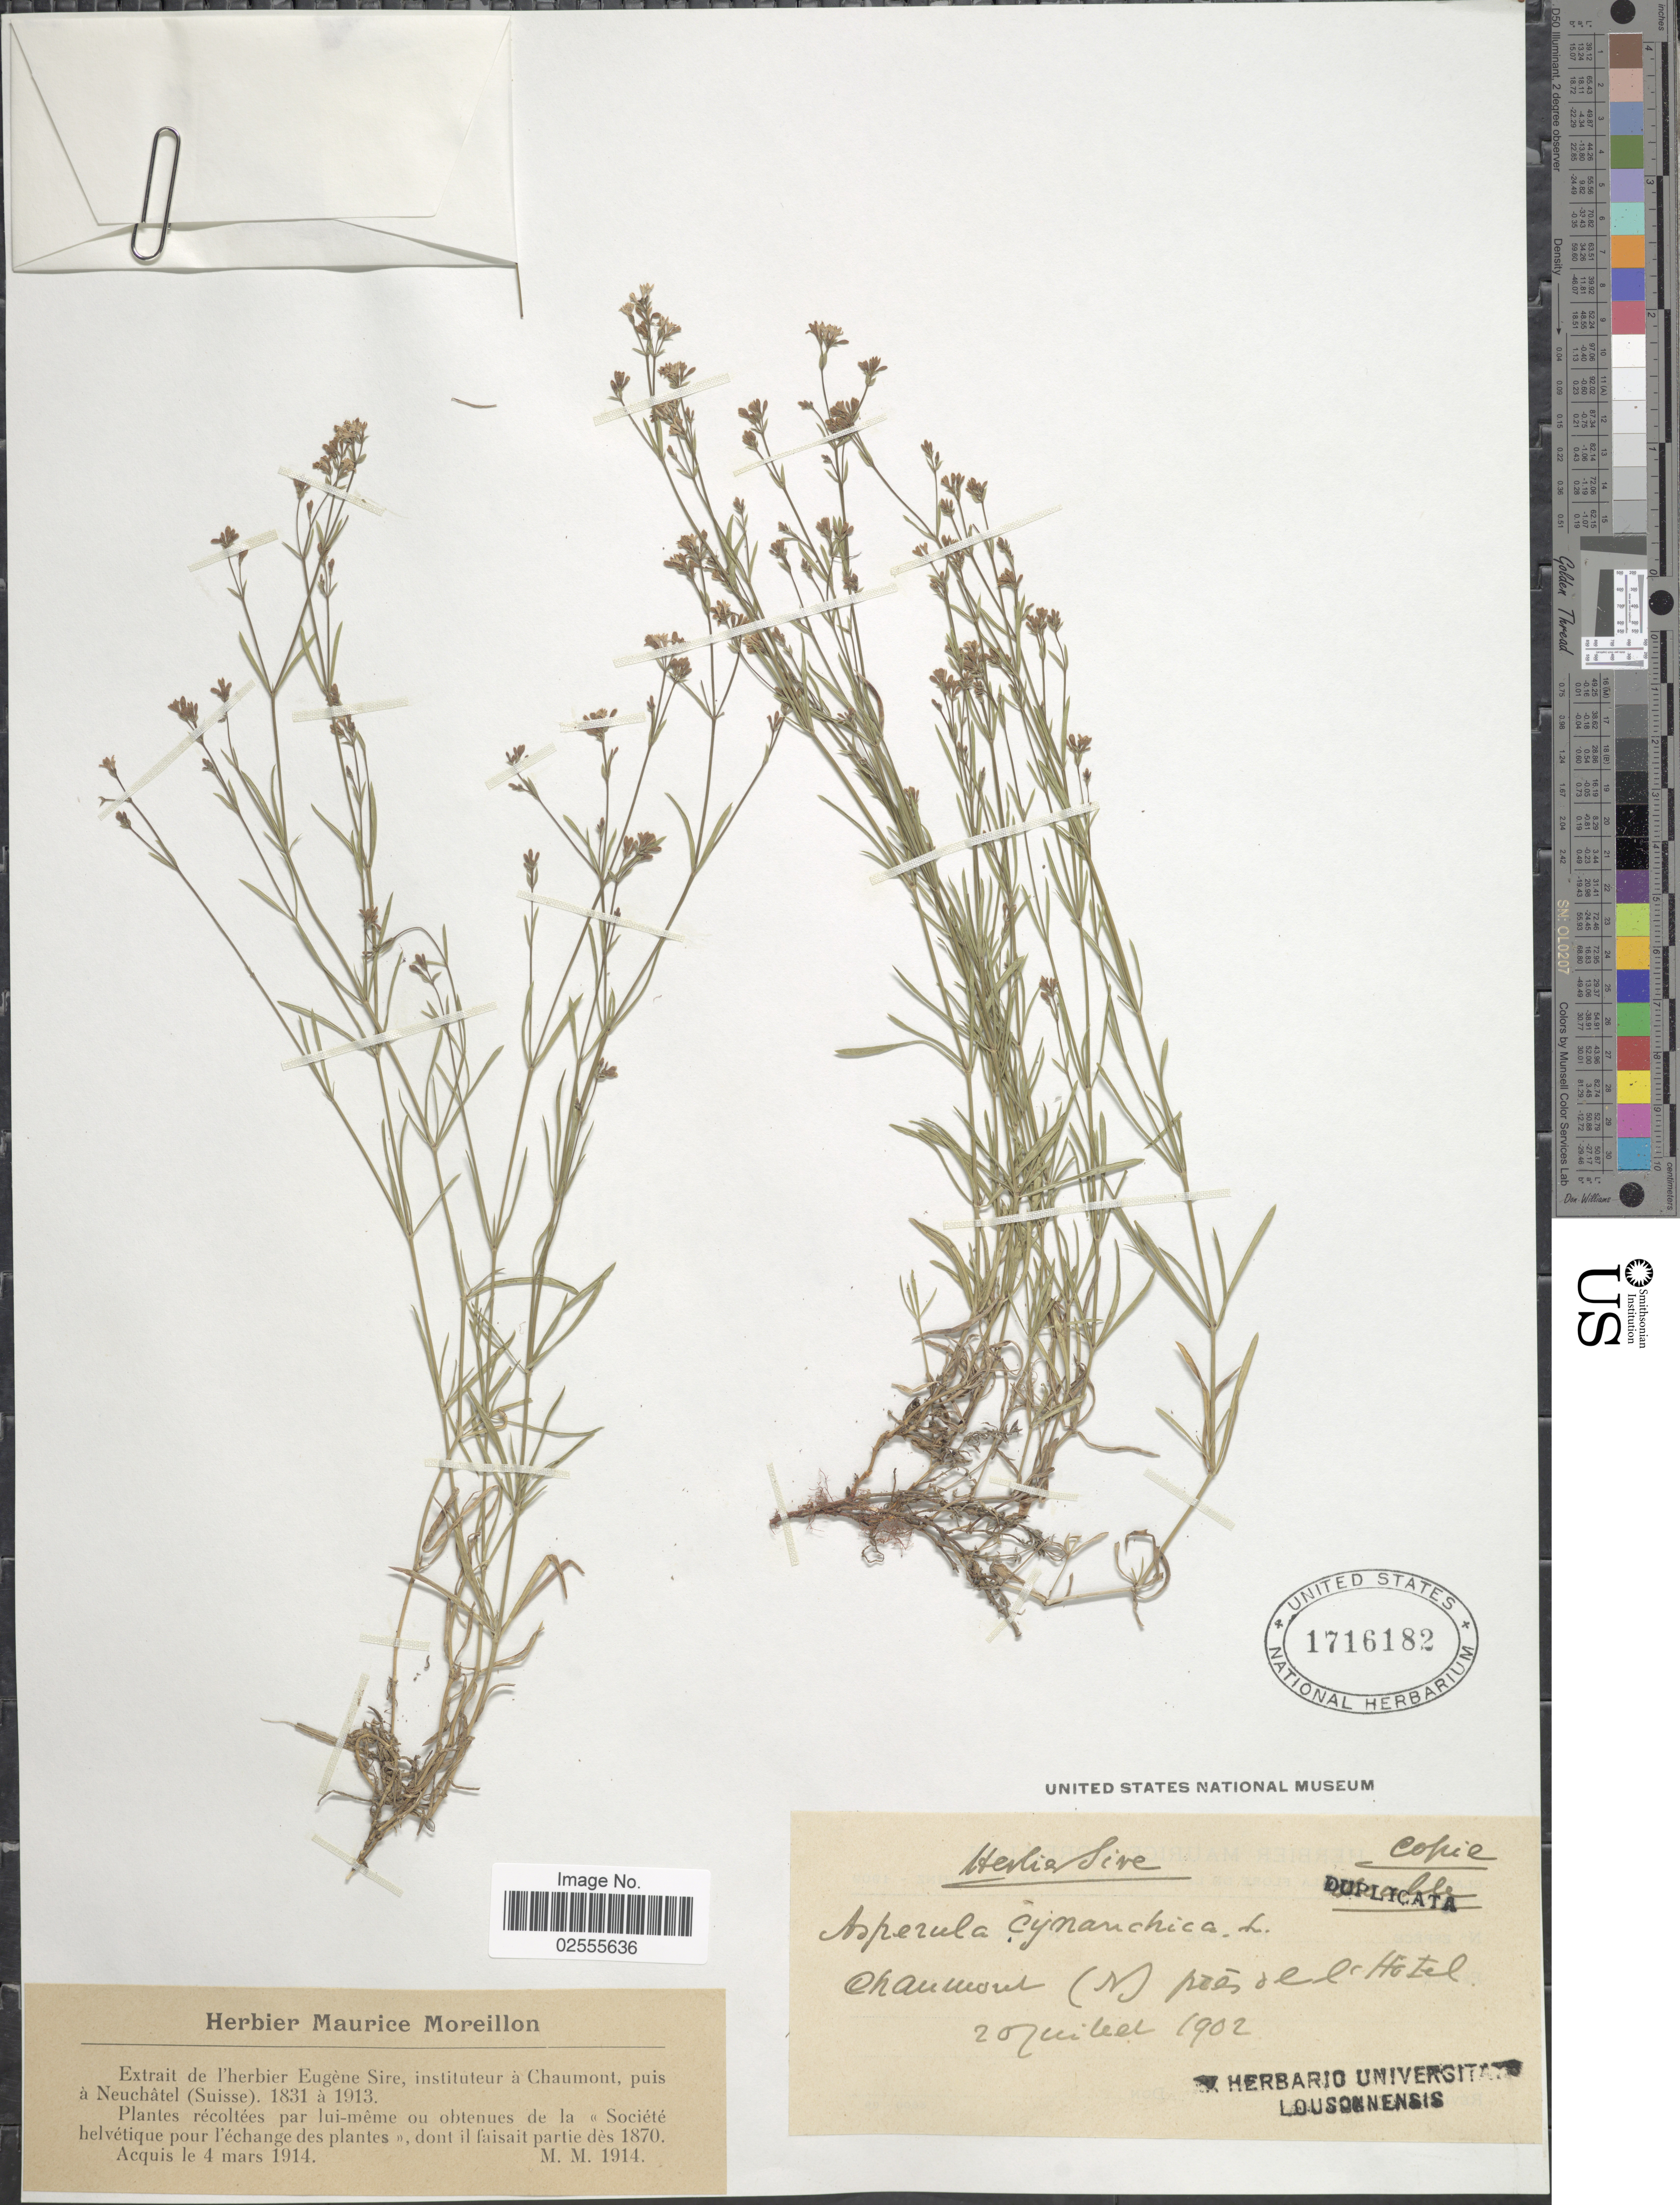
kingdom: Plantae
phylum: Tracheophyta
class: Magnoliopsida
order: Gentianales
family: Rubiaceae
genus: Asperula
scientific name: Asperula cynanchica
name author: L.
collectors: M. Moreillon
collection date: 1914-03-04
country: Switzerland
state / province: Neuchâtel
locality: Extrait de l'herbier Eugene Sire, institueteur a Chaumont, puis a Neuchatel (Suisse). [unsure placement].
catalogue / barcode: US 1716182